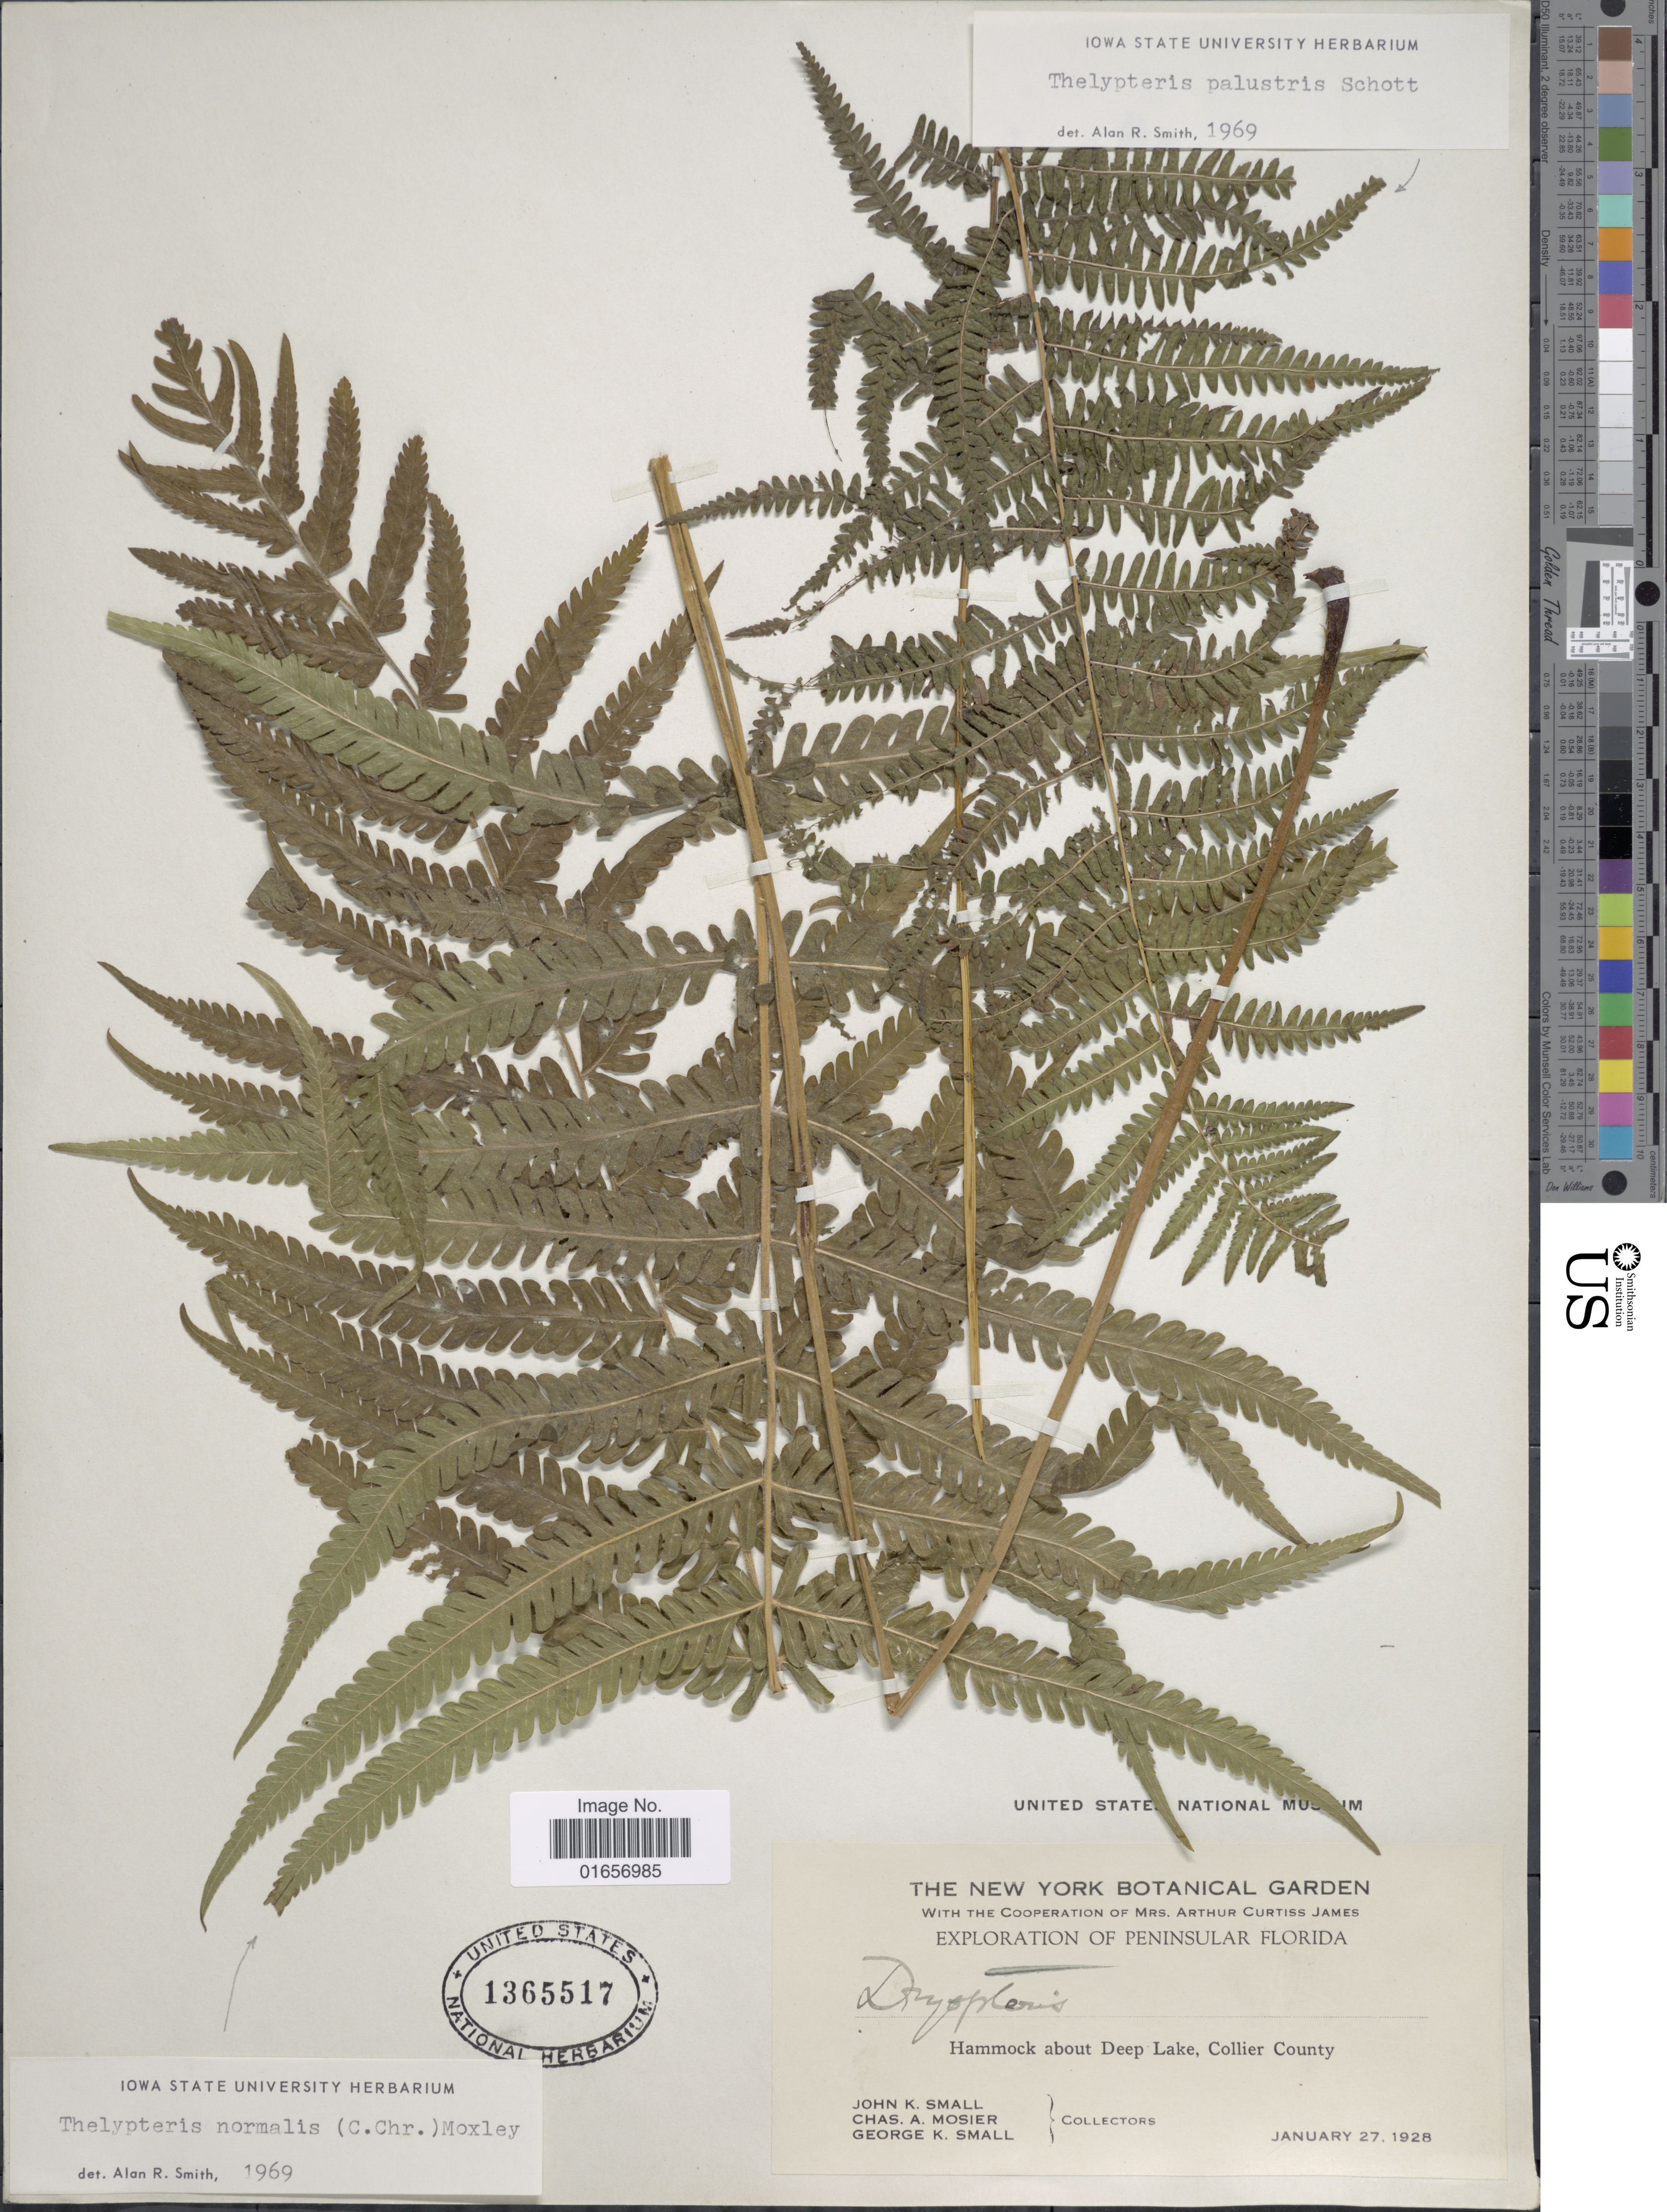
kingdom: Plantae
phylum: Tracheophyta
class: Polypodiopsida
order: Polypodiales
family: Thelypteridaceae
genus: Christella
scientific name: Christella kunthii comb. ined.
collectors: J. K. Small, C. A. Mosier & G. K. Small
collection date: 1928-01-27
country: United States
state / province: Florida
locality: Peninsular Florida, Hammock about Deep Lake, Collier County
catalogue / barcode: US 1365517